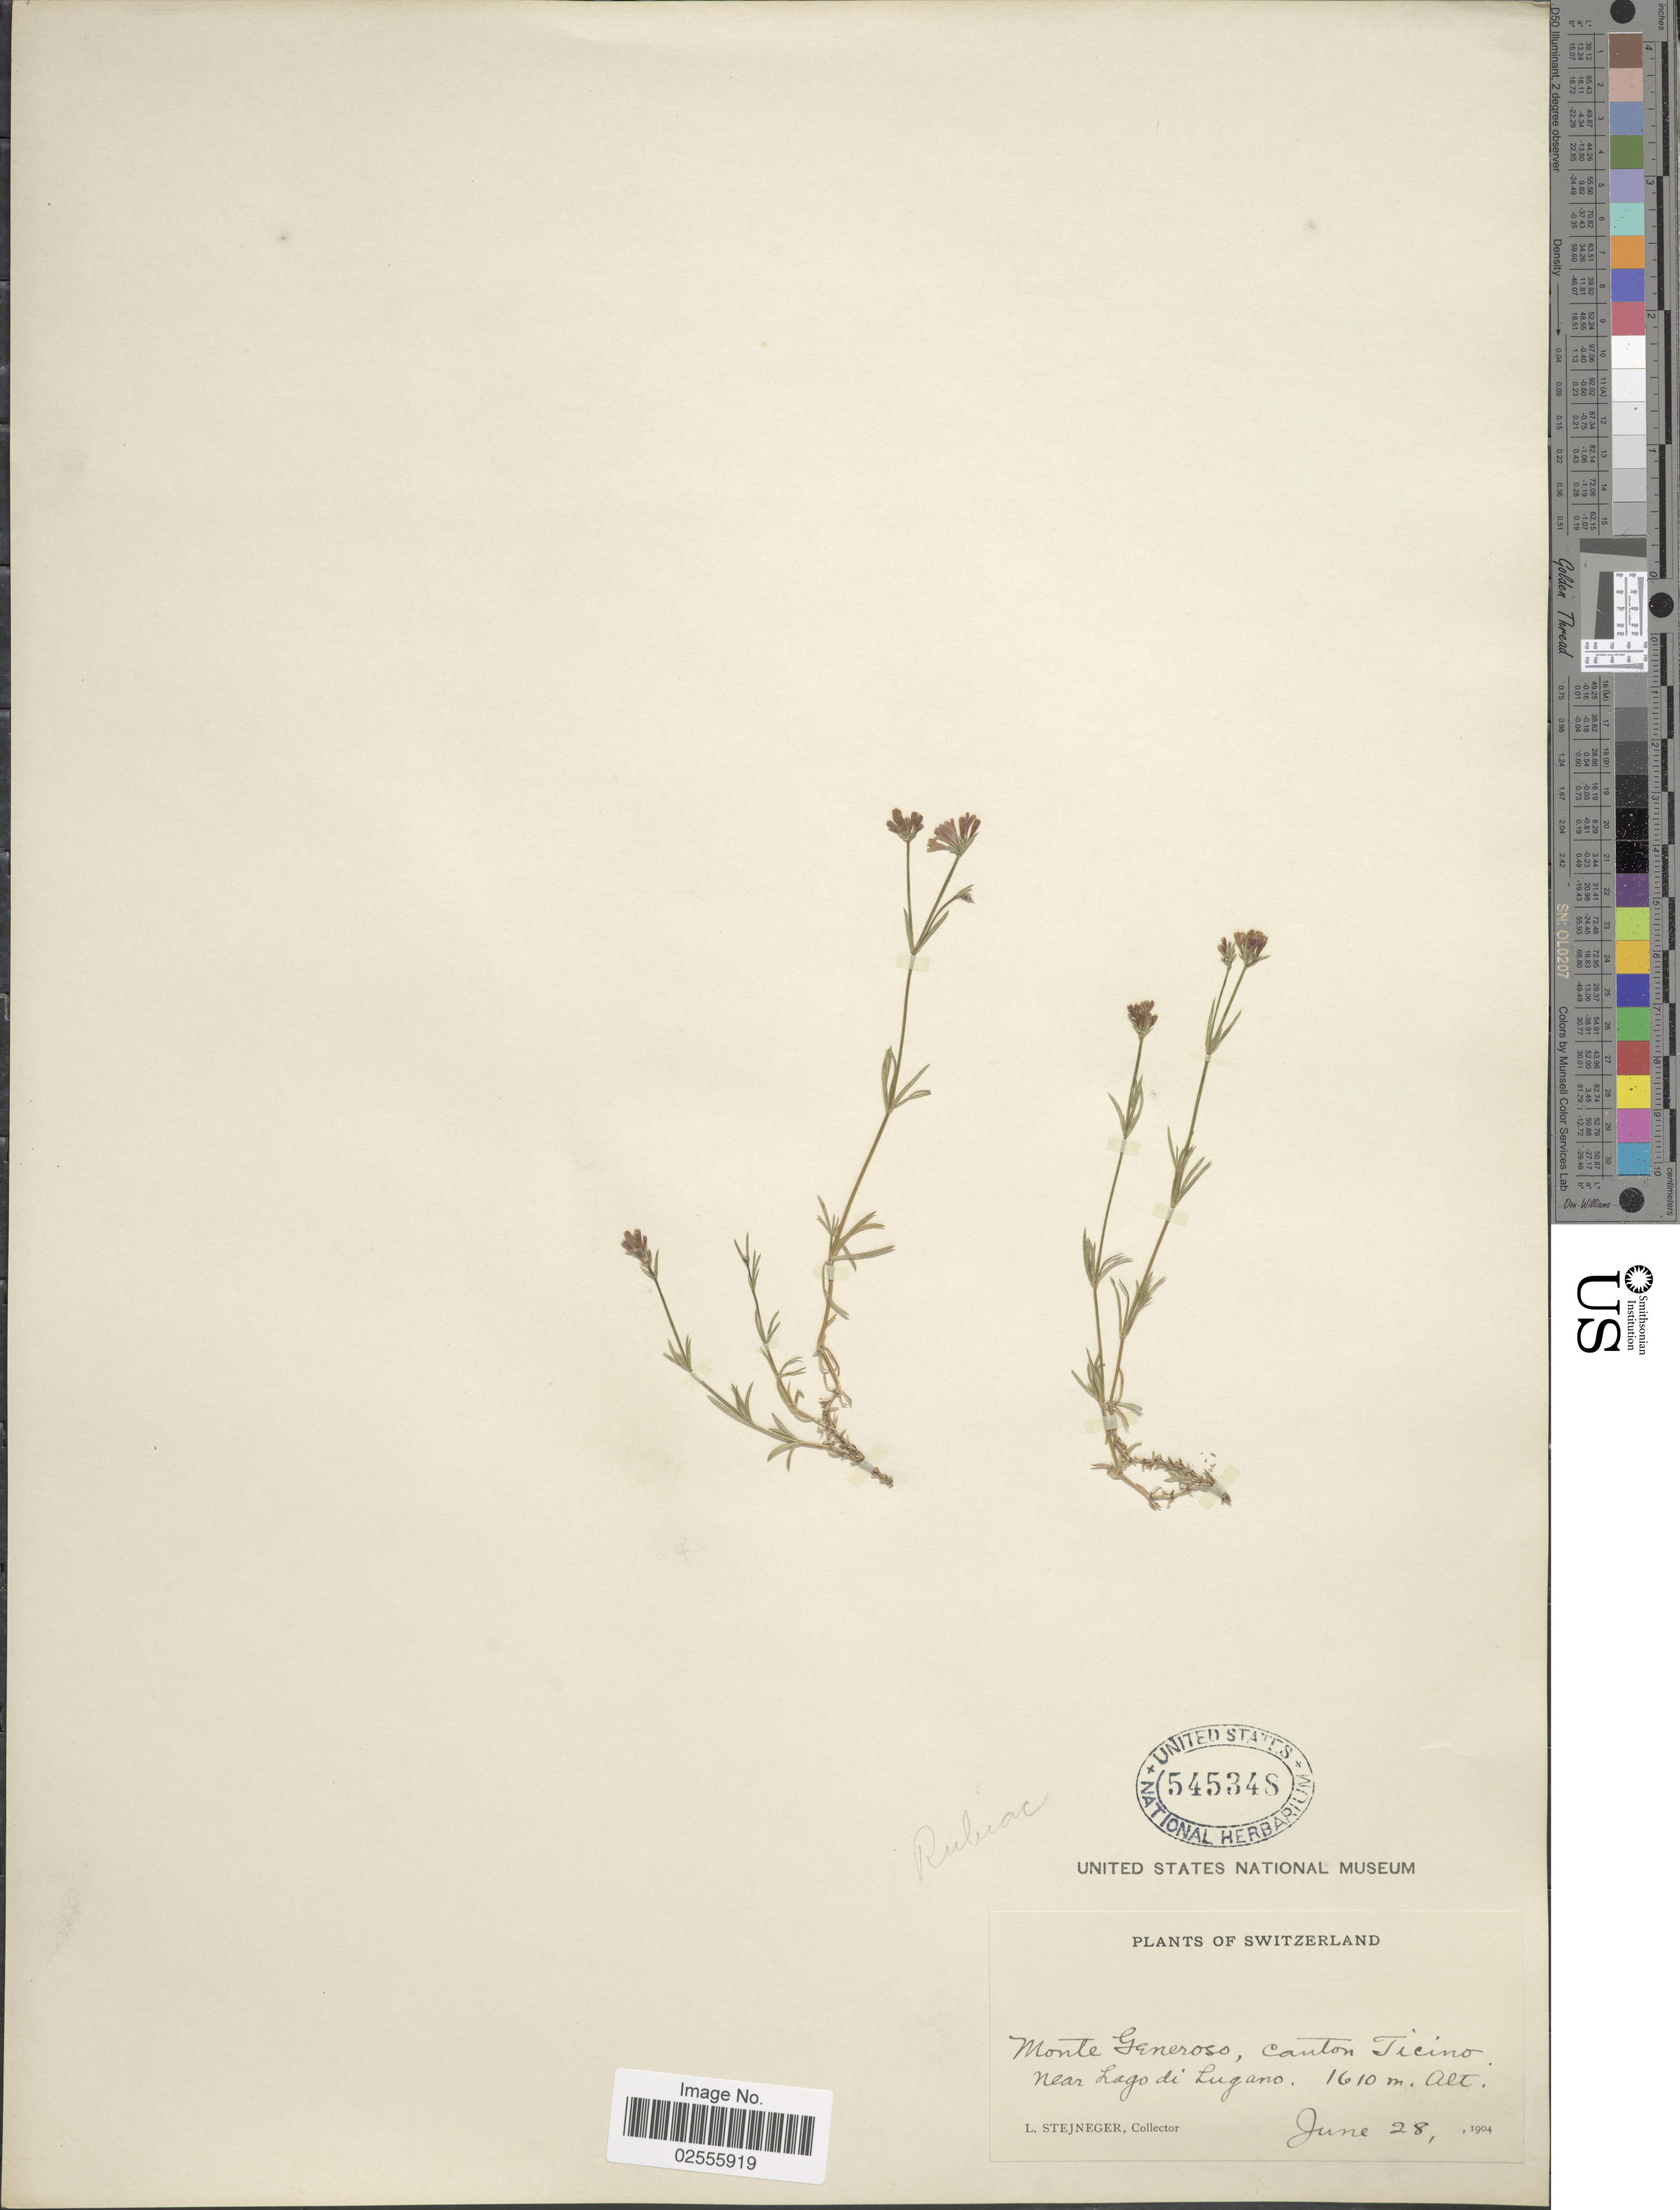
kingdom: Plantae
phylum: Tracheophyta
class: Magnoliopsida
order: Gentianales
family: Rubiaceae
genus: Asperula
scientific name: Asperula sp.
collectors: L. Stejneger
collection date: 1904-06-28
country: Switzerland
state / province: Ticino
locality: Monte Generoso, canton Ticino, near Lago di Lugano.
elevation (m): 1610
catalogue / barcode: US 545348